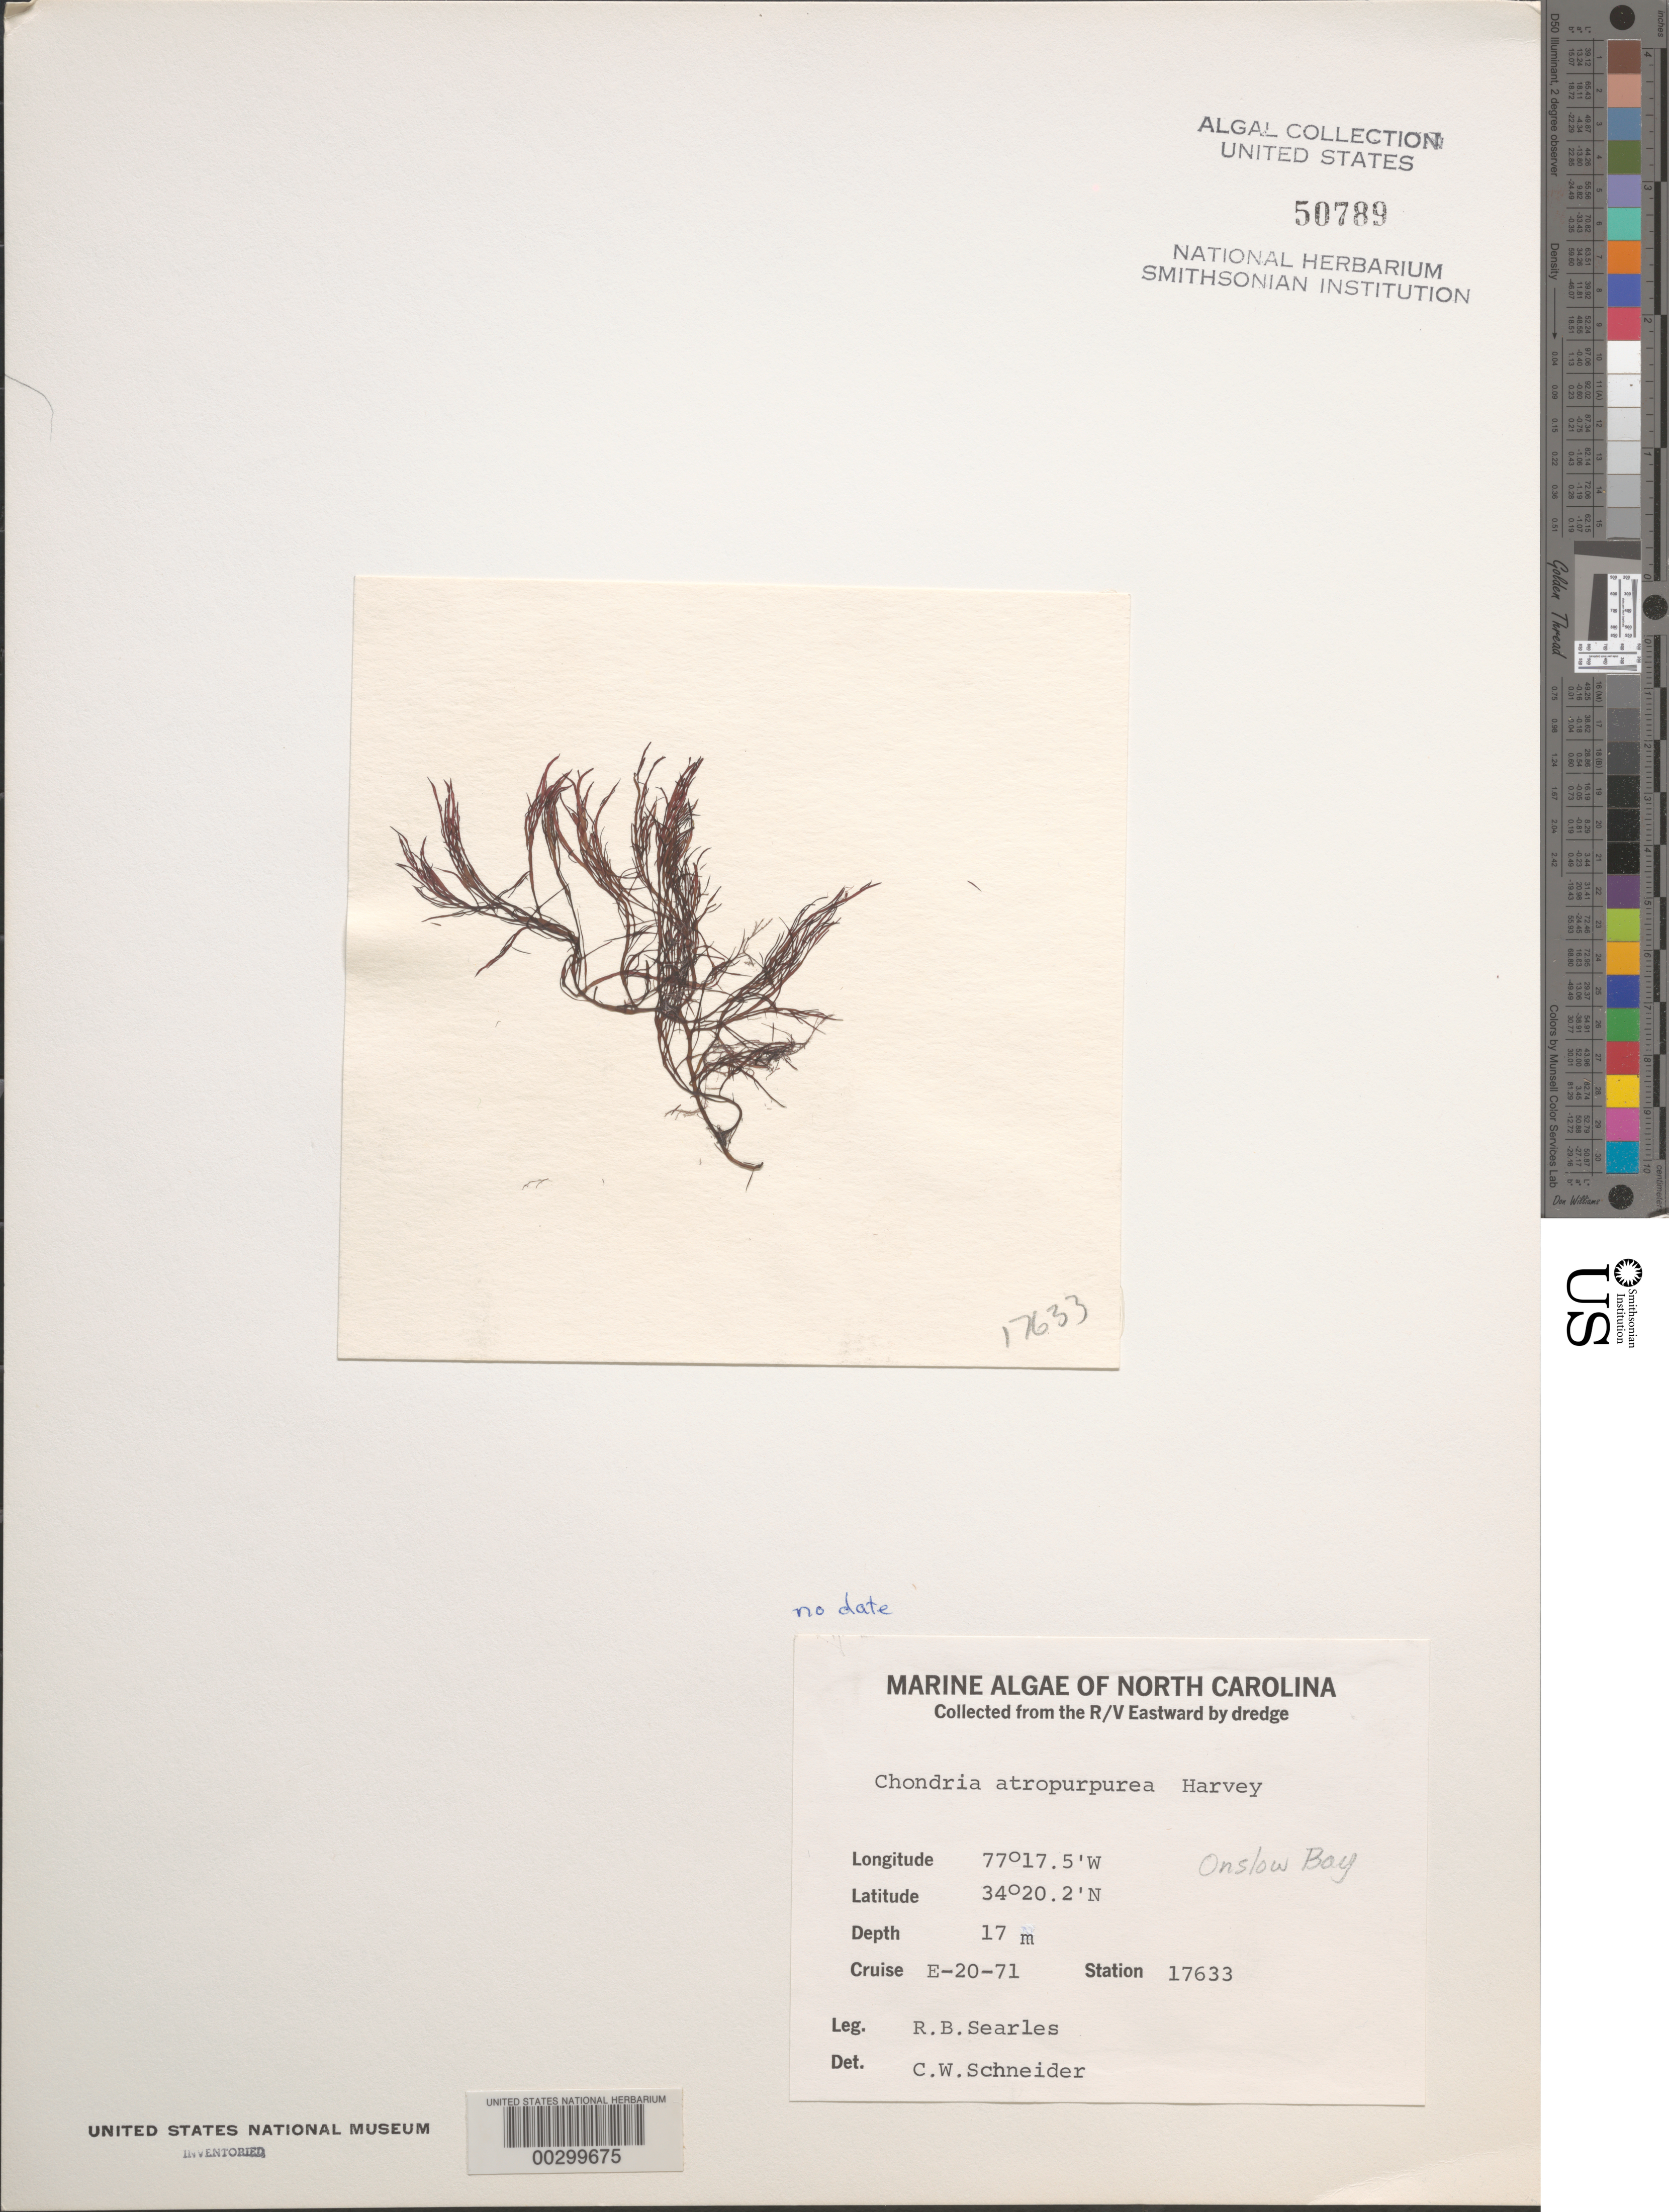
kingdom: Plantae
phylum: Rhodophyta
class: Florideophyceae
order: Ceramiales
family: Rhodomelaceae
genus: Chondria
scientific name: Chondria atropurpurea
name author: Harv.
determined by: Schneider, C. W.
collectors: R. Searles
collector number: Station 17633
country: United States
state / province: North Carolina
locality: Onslow Bay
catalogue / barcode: US 50789